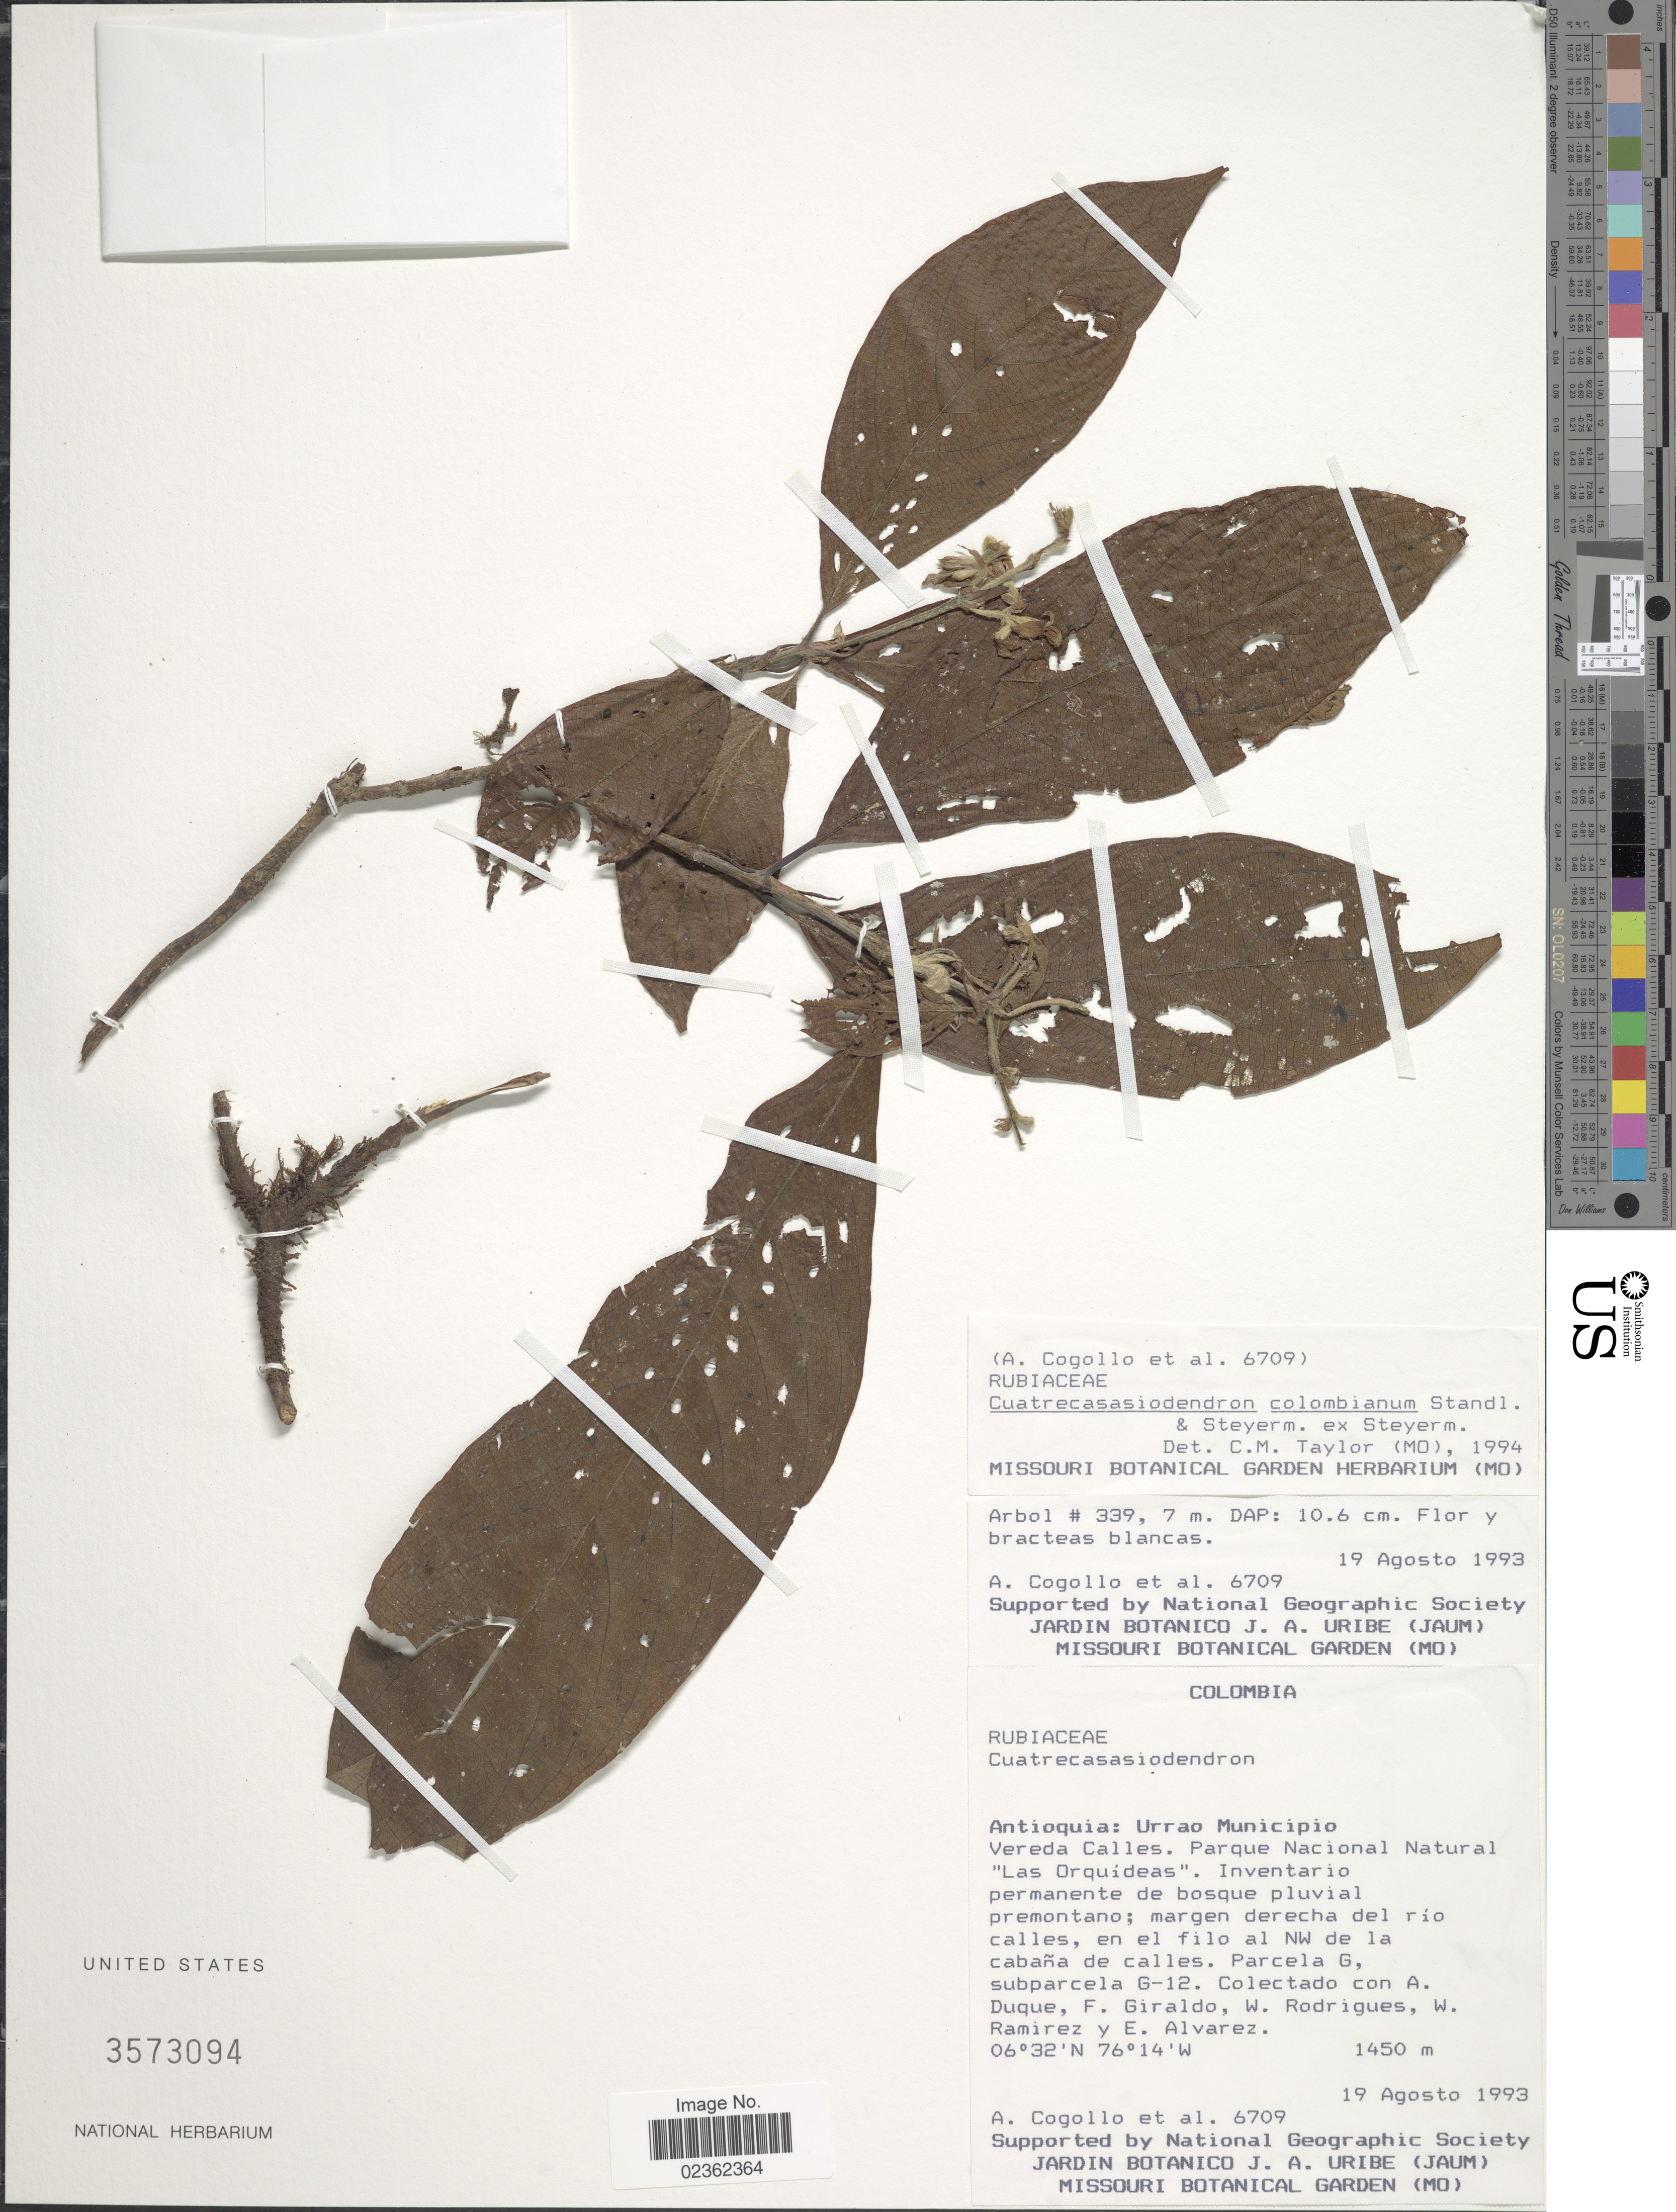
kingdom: Plantae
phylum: Tracheophyta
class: Magnoliopsida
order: Gentianales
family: Rubiaceae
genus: Cuatrecasasiodendron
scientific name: Cuatrecasasiodendron colombianum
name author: Standl. & Steyerm.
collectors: A. Cogolla, A. Duque, F. Giraldo, W. A. Rodrigues & et al.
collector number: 6709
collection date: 1993-08-19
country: Colombia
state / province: Antioquia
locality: Urrao Municipio, Vereda Calles, Parque Nacional Natural "Las Orquideas", Inventario permanente de bosque pluvial premontano; margen derecha del rio calles, en el filo al NW de la cabana de calles, Parcela G, subparcela G-12.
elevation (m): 1450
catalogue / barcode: US 3573094